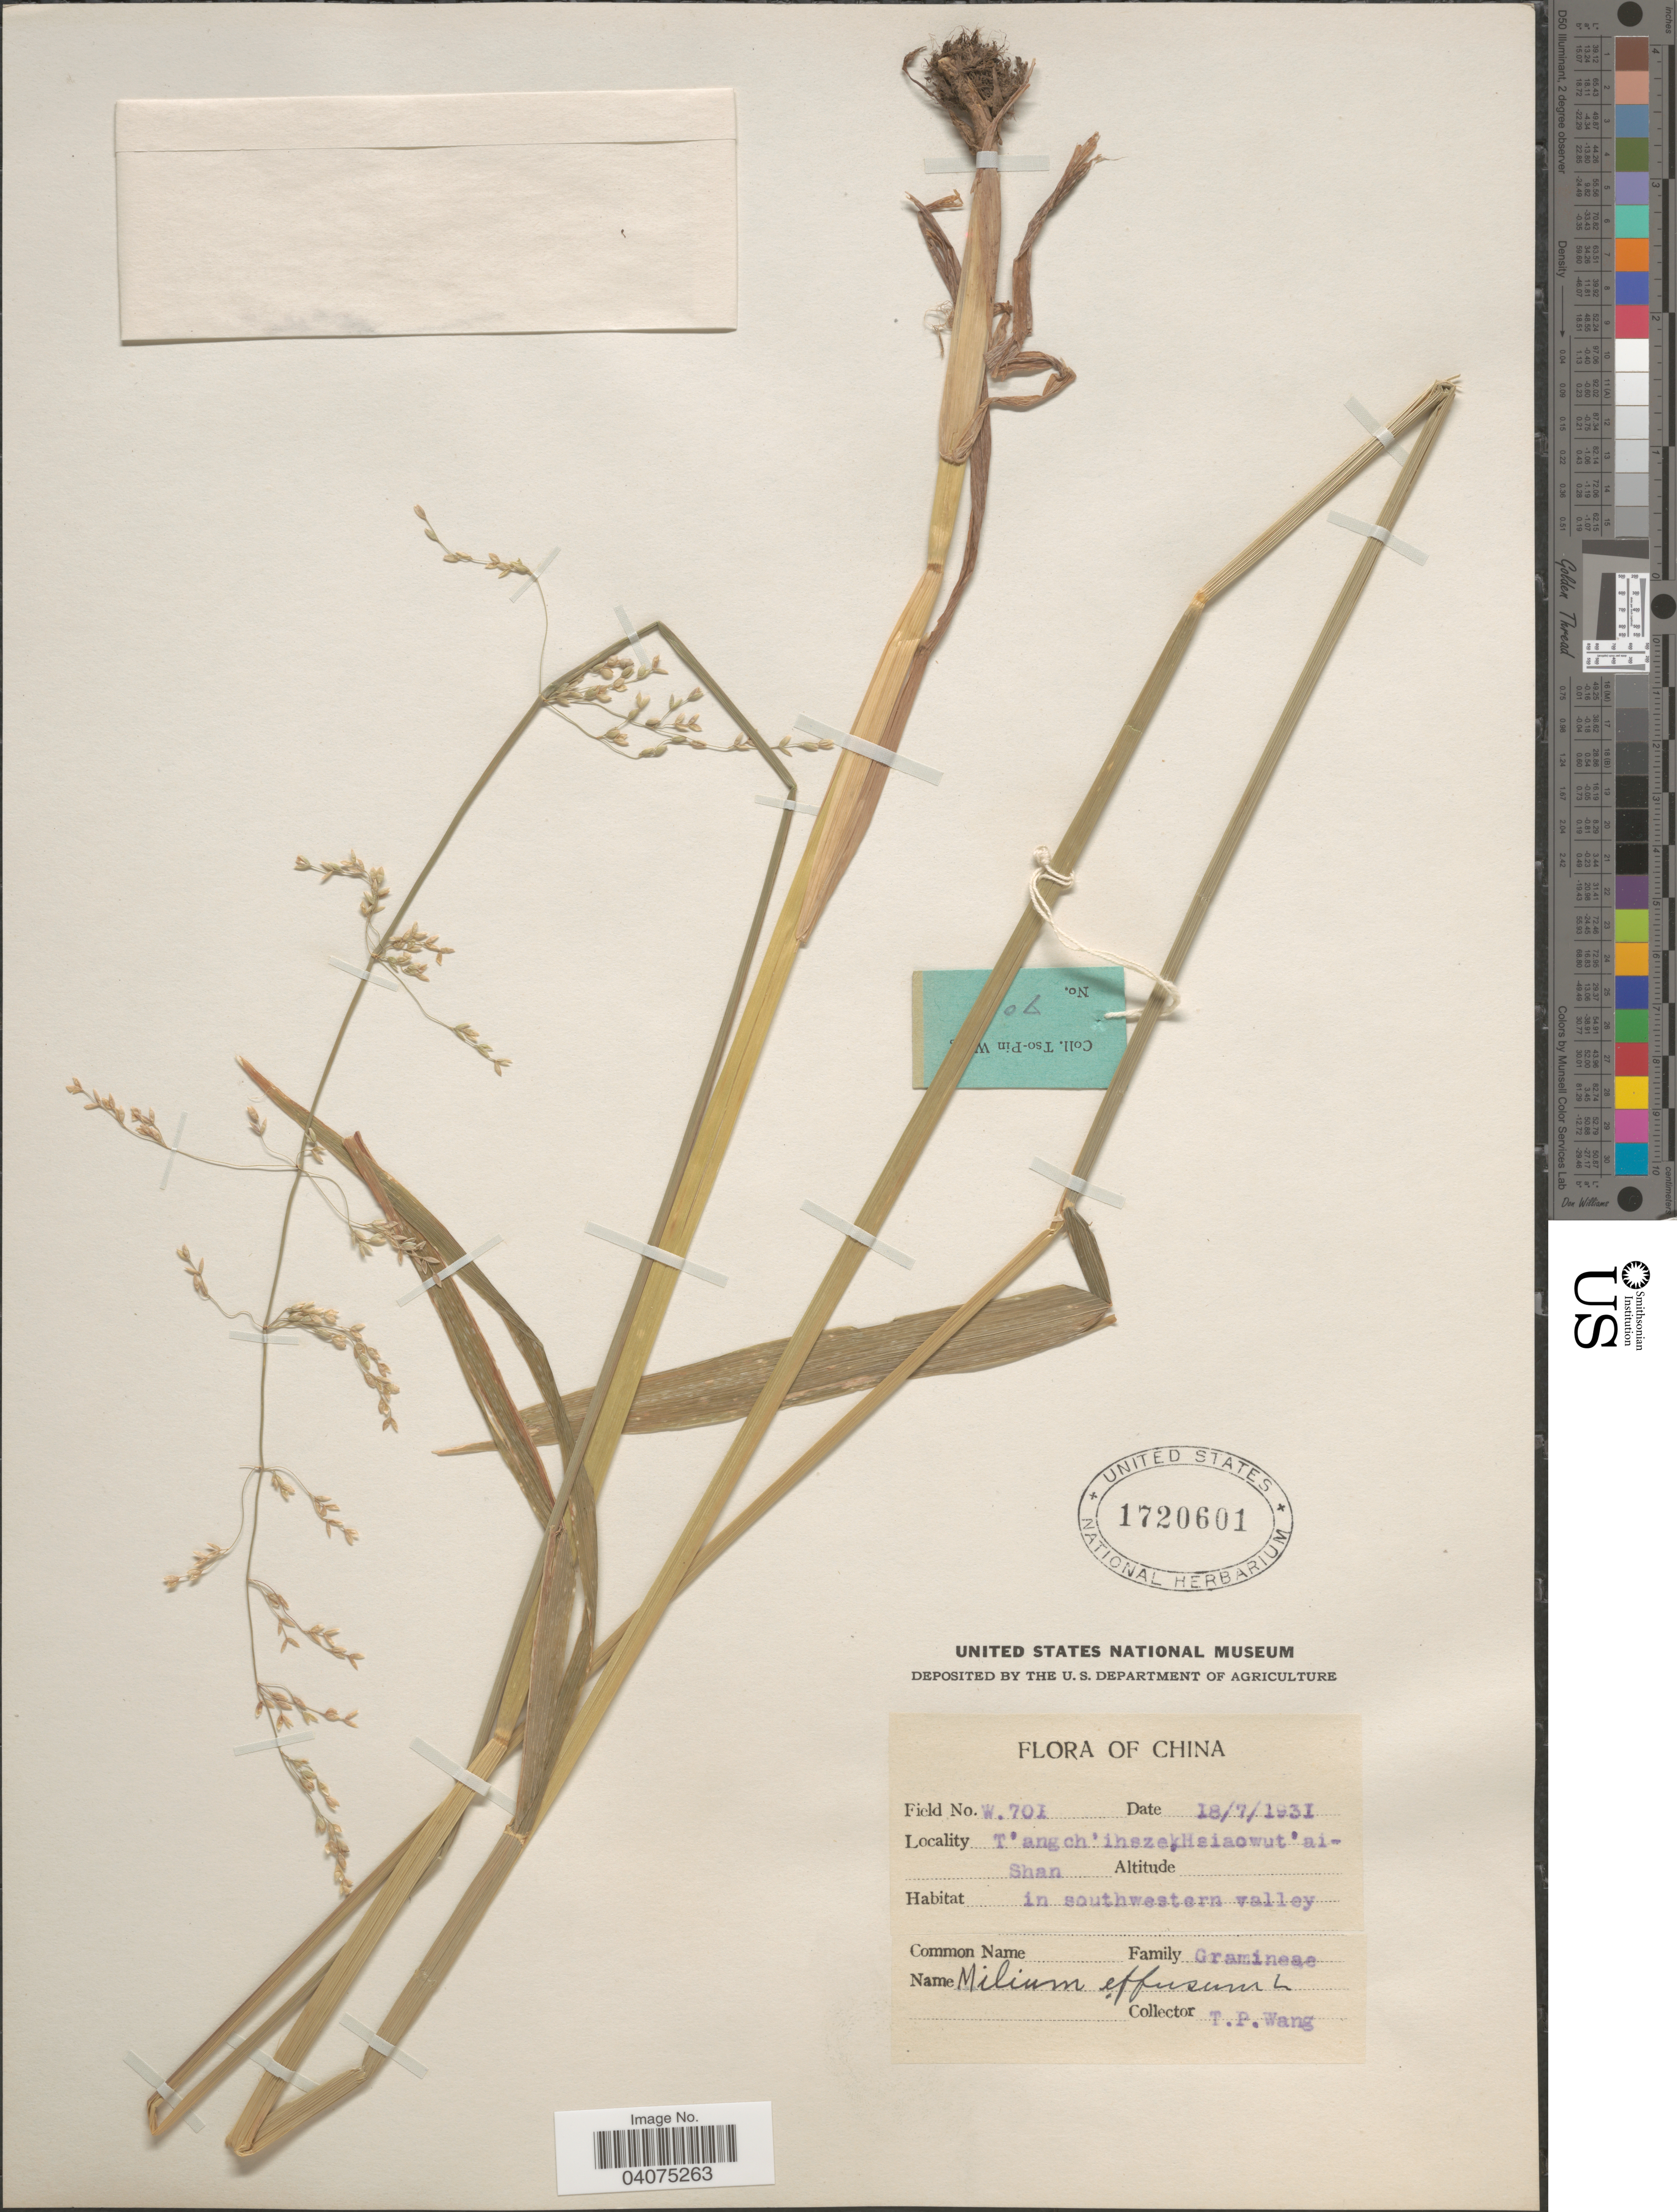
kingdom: Plantae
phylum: Tracheophyta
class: Liliopsida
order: Poales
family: Poaceae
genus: Milium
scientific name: Milium effusum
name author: L.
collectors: T. Wang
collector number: W701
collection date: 1931-07-18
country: China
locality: T'angch'ihszekHsioawut' ai-Shan. In southwestern valley.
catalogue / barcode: US 1720601